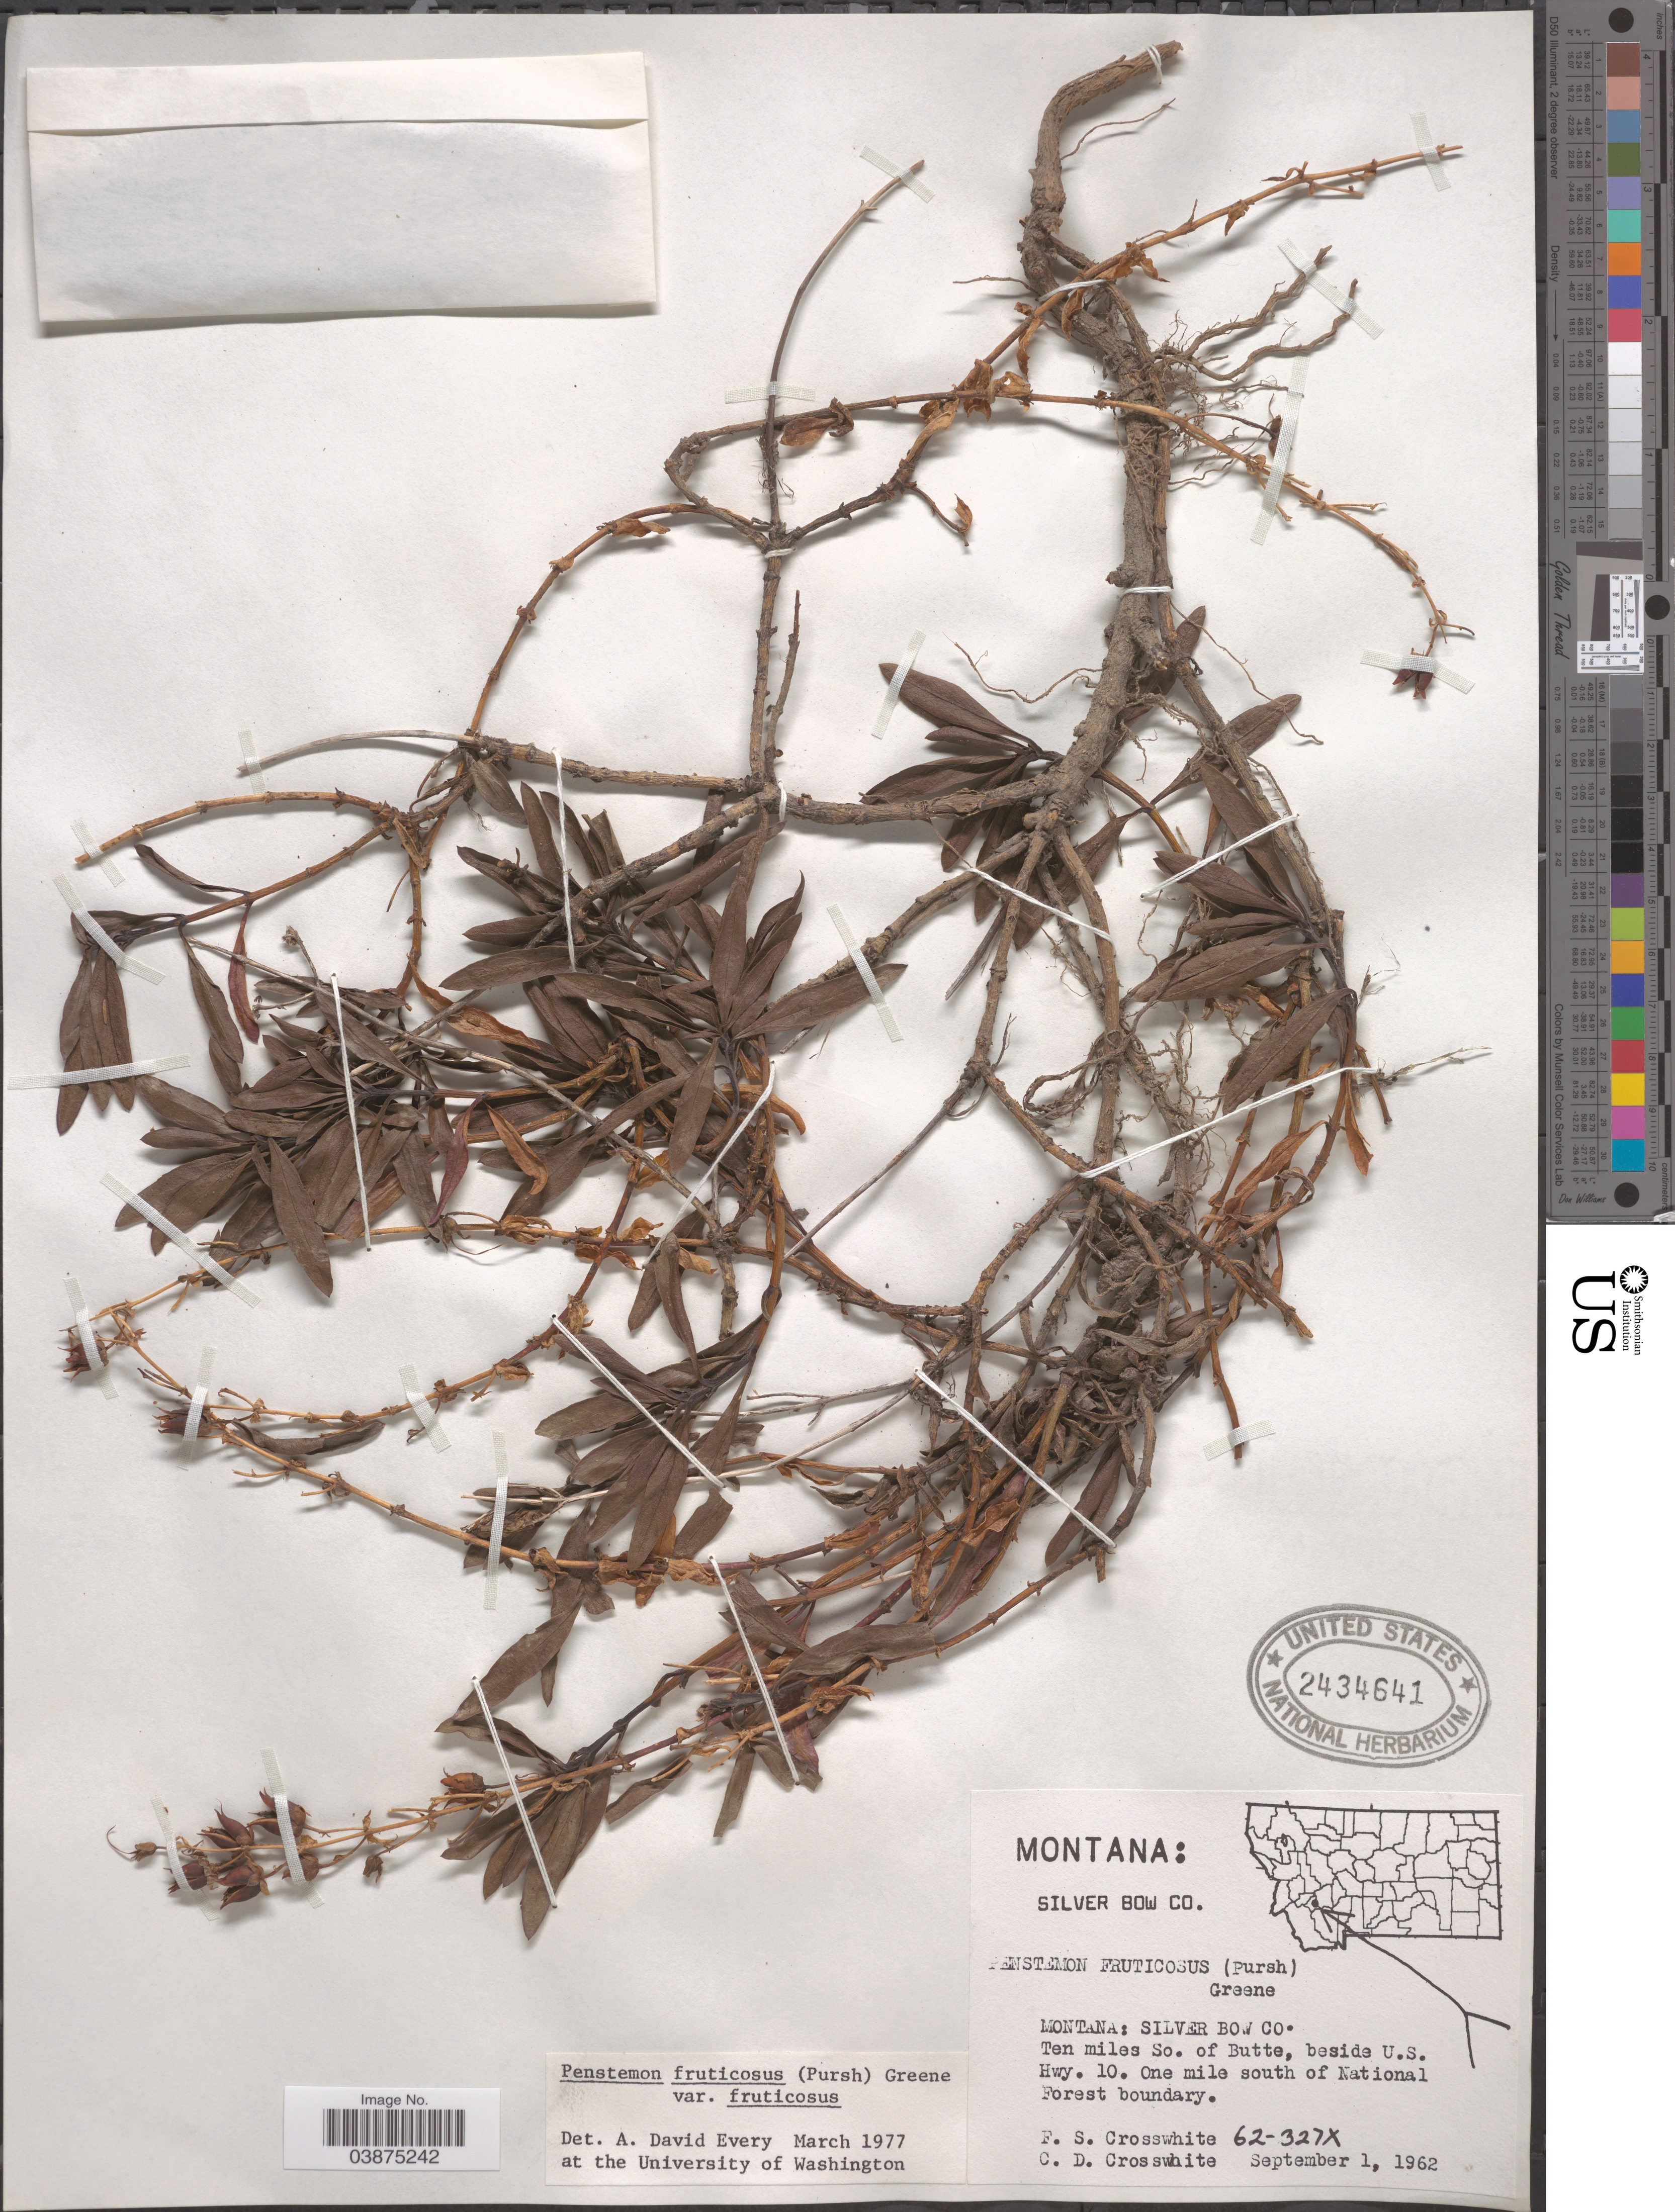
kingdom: Plantae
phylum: Tracheophyta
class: Magnoliopsida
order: Lamiales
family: Plantaginaceae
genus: Penstemon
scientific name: Penstemon fruticosus var. fruticosus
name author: (Pursh) Greene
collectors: F. Crosswhite & C. Crosswhite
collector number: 62-327X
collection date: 1962-09-01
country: United States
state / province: Montana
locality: Silver Bow Co. Ten miles So. of Butte, beside U.S. Hwy. 10. One mile south of National Forest boundary.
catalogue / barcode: US 2434641